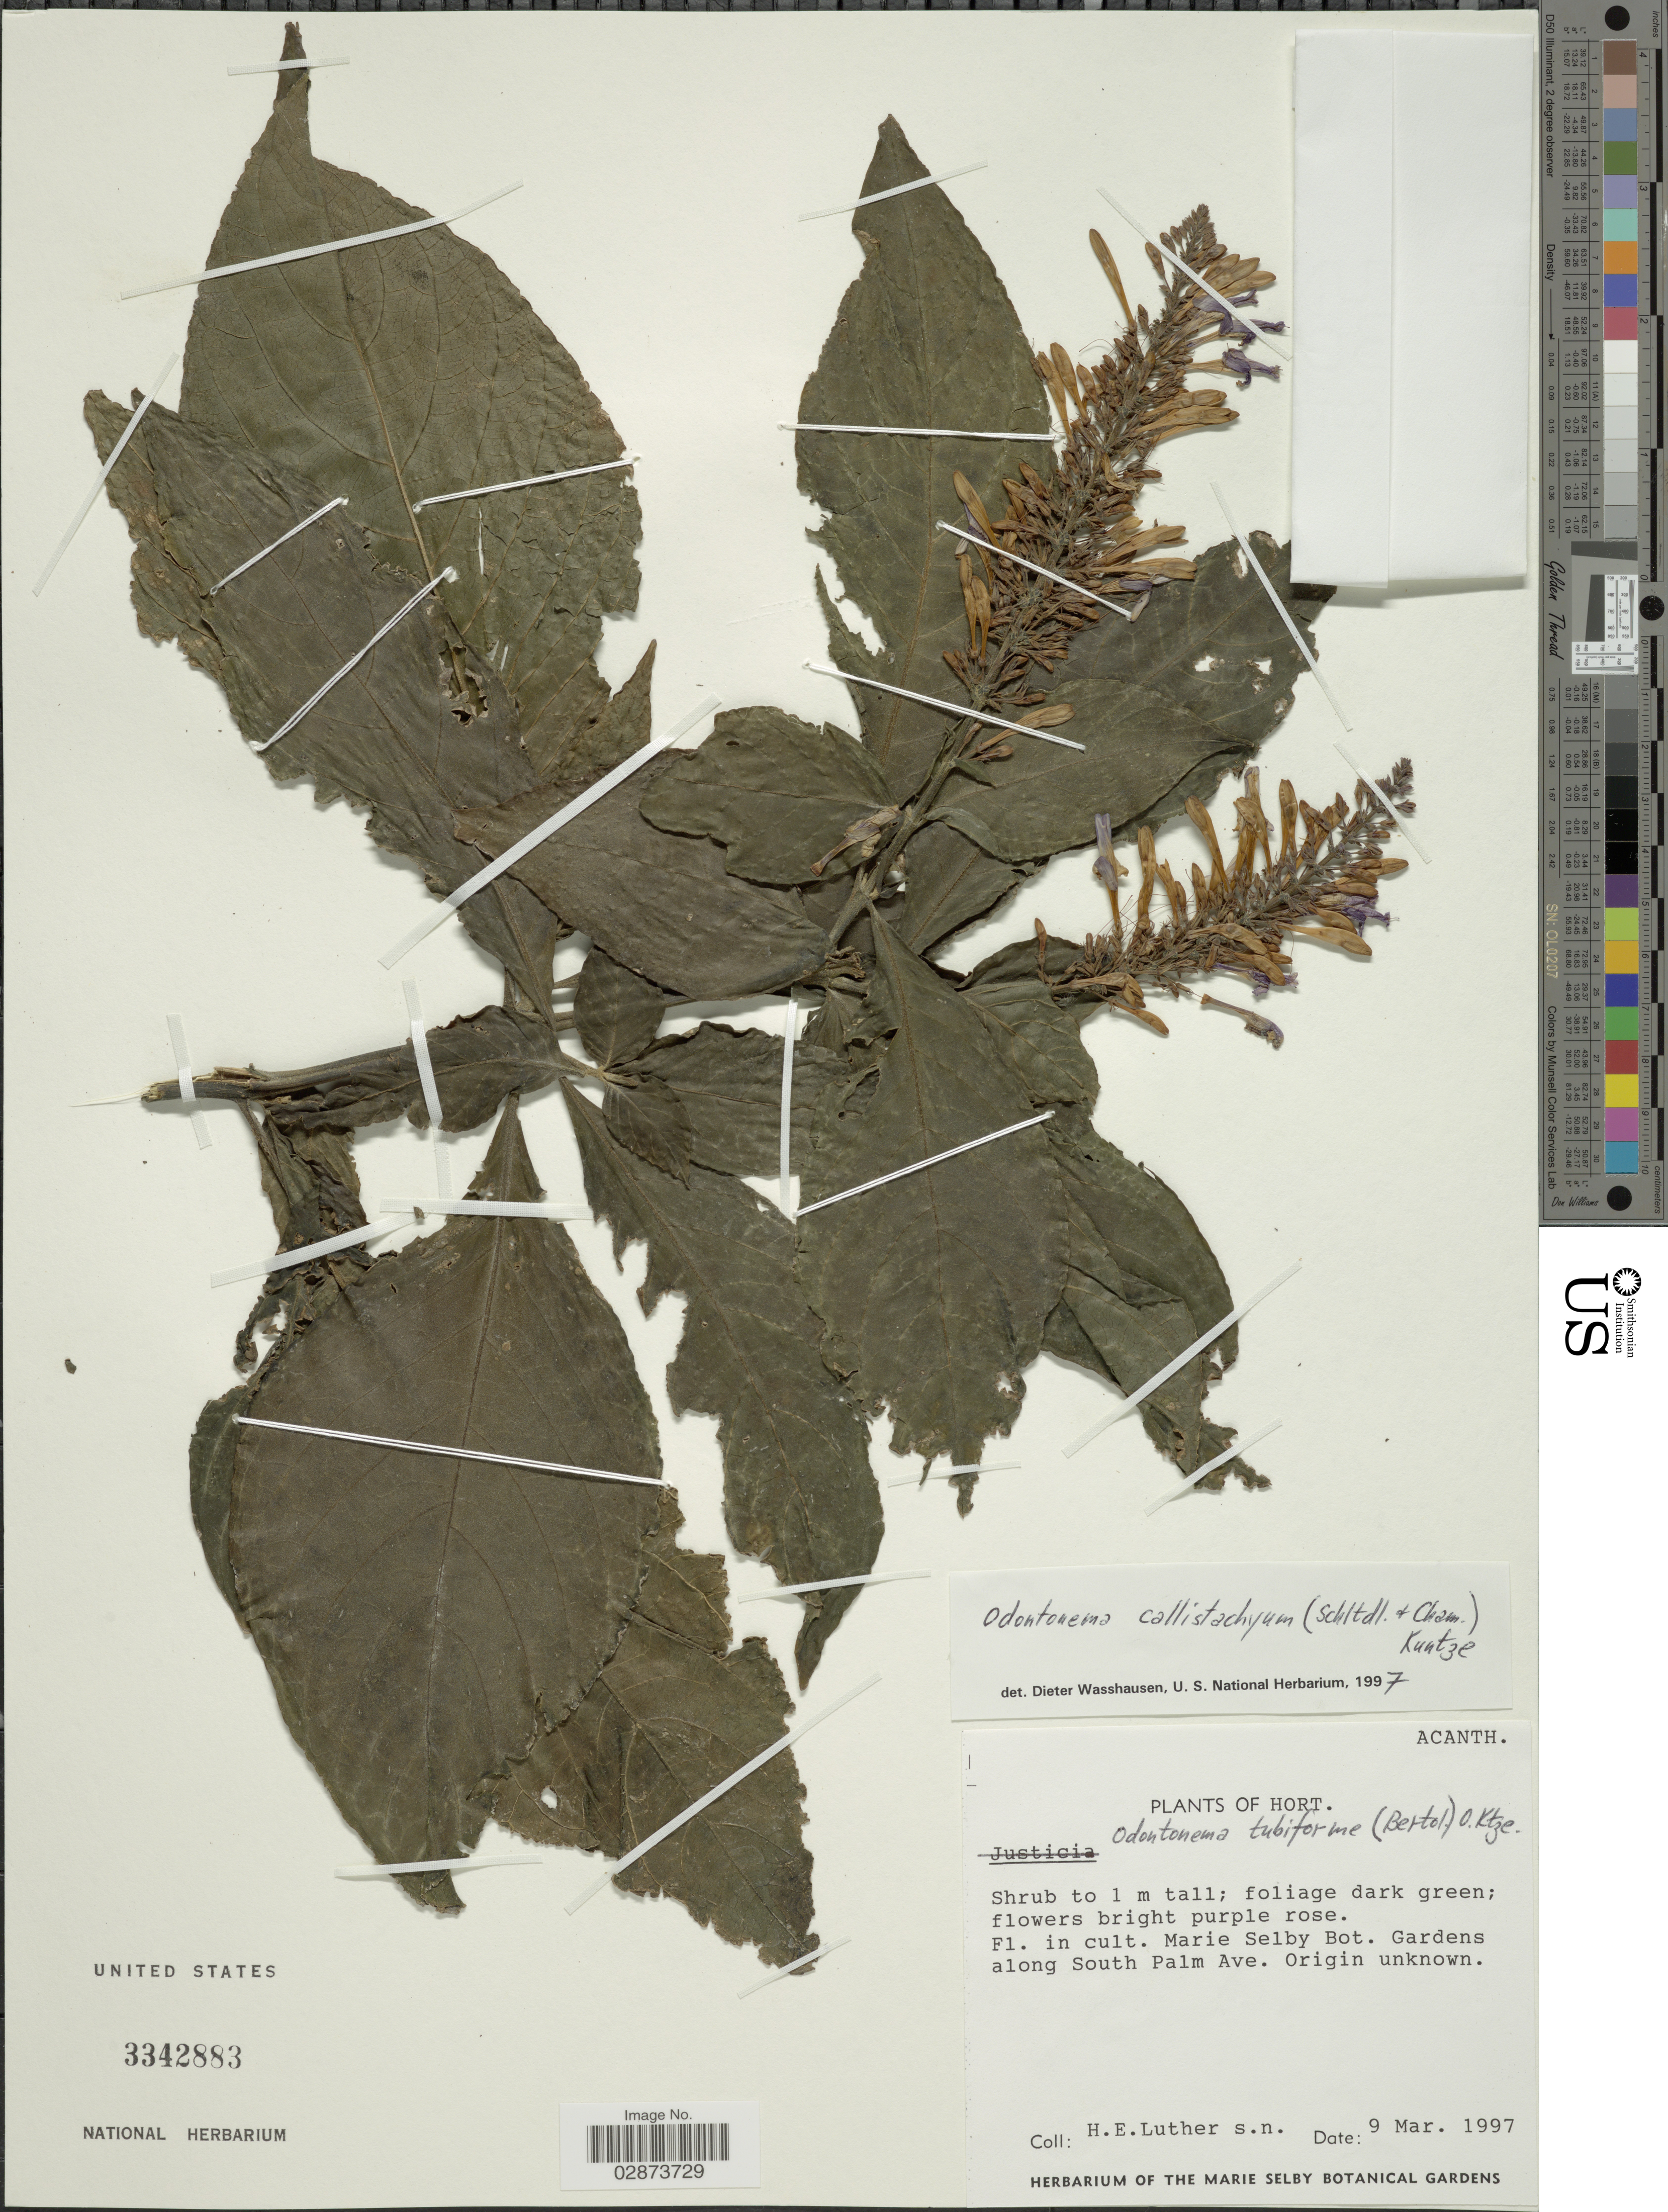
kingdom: Plantae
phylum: Tracheophyta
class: Magnoliopsida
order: Lamiales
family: Acanthaceae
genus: Odontonema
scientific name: Odontonema callistachyum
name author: (Schltdl. & Cham.) Kuntze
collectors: Hans E. Luther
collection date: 1997-03-09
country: United States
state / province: Florida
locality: Fl. in cult. Marie Selby Bot. Gardens along South Palm Ave.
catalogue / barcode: US 3342883